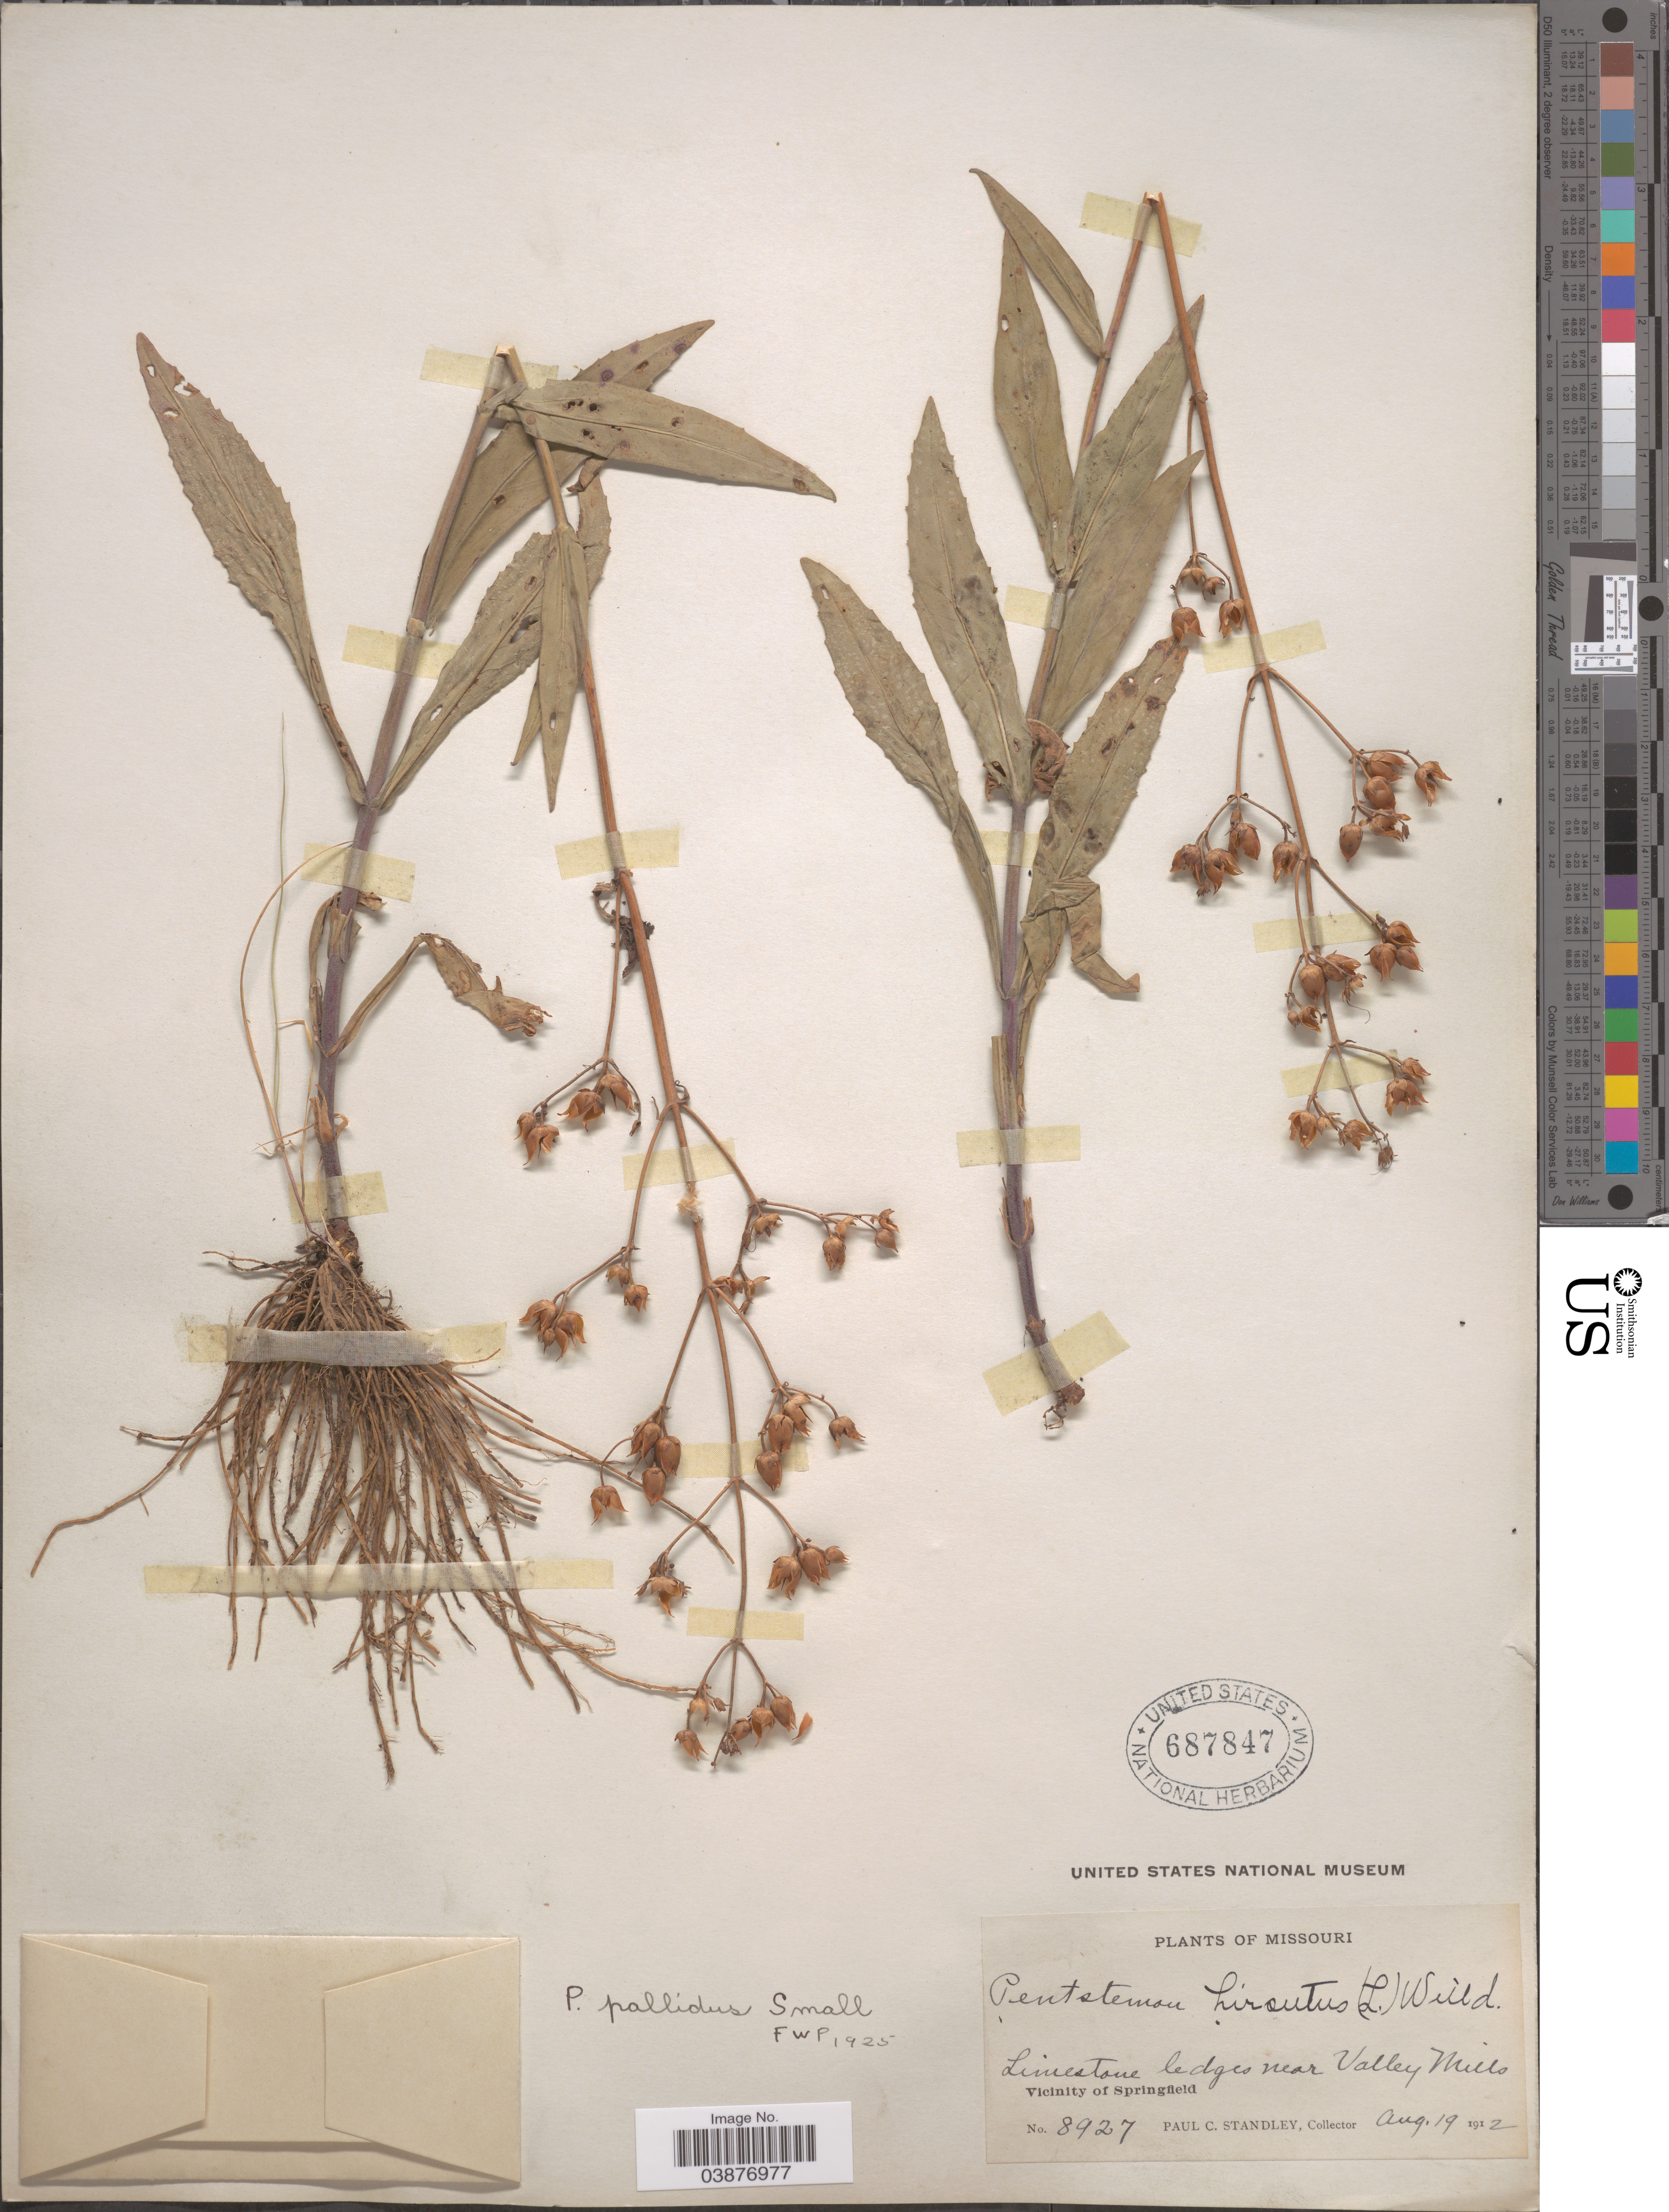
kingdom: Plantae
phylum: Tracheophyta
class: Magnoliopsida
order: Lamiales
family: Plantaginaceae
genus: Penstemon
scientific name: Penstemon pallidus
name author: Small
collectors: P. C. Standley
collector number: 8927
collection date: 1912-08-19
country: United States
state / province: Missouri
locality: Limestone ledges near Valley Mills. Vicinity of Springfield.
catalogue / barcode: US 687847